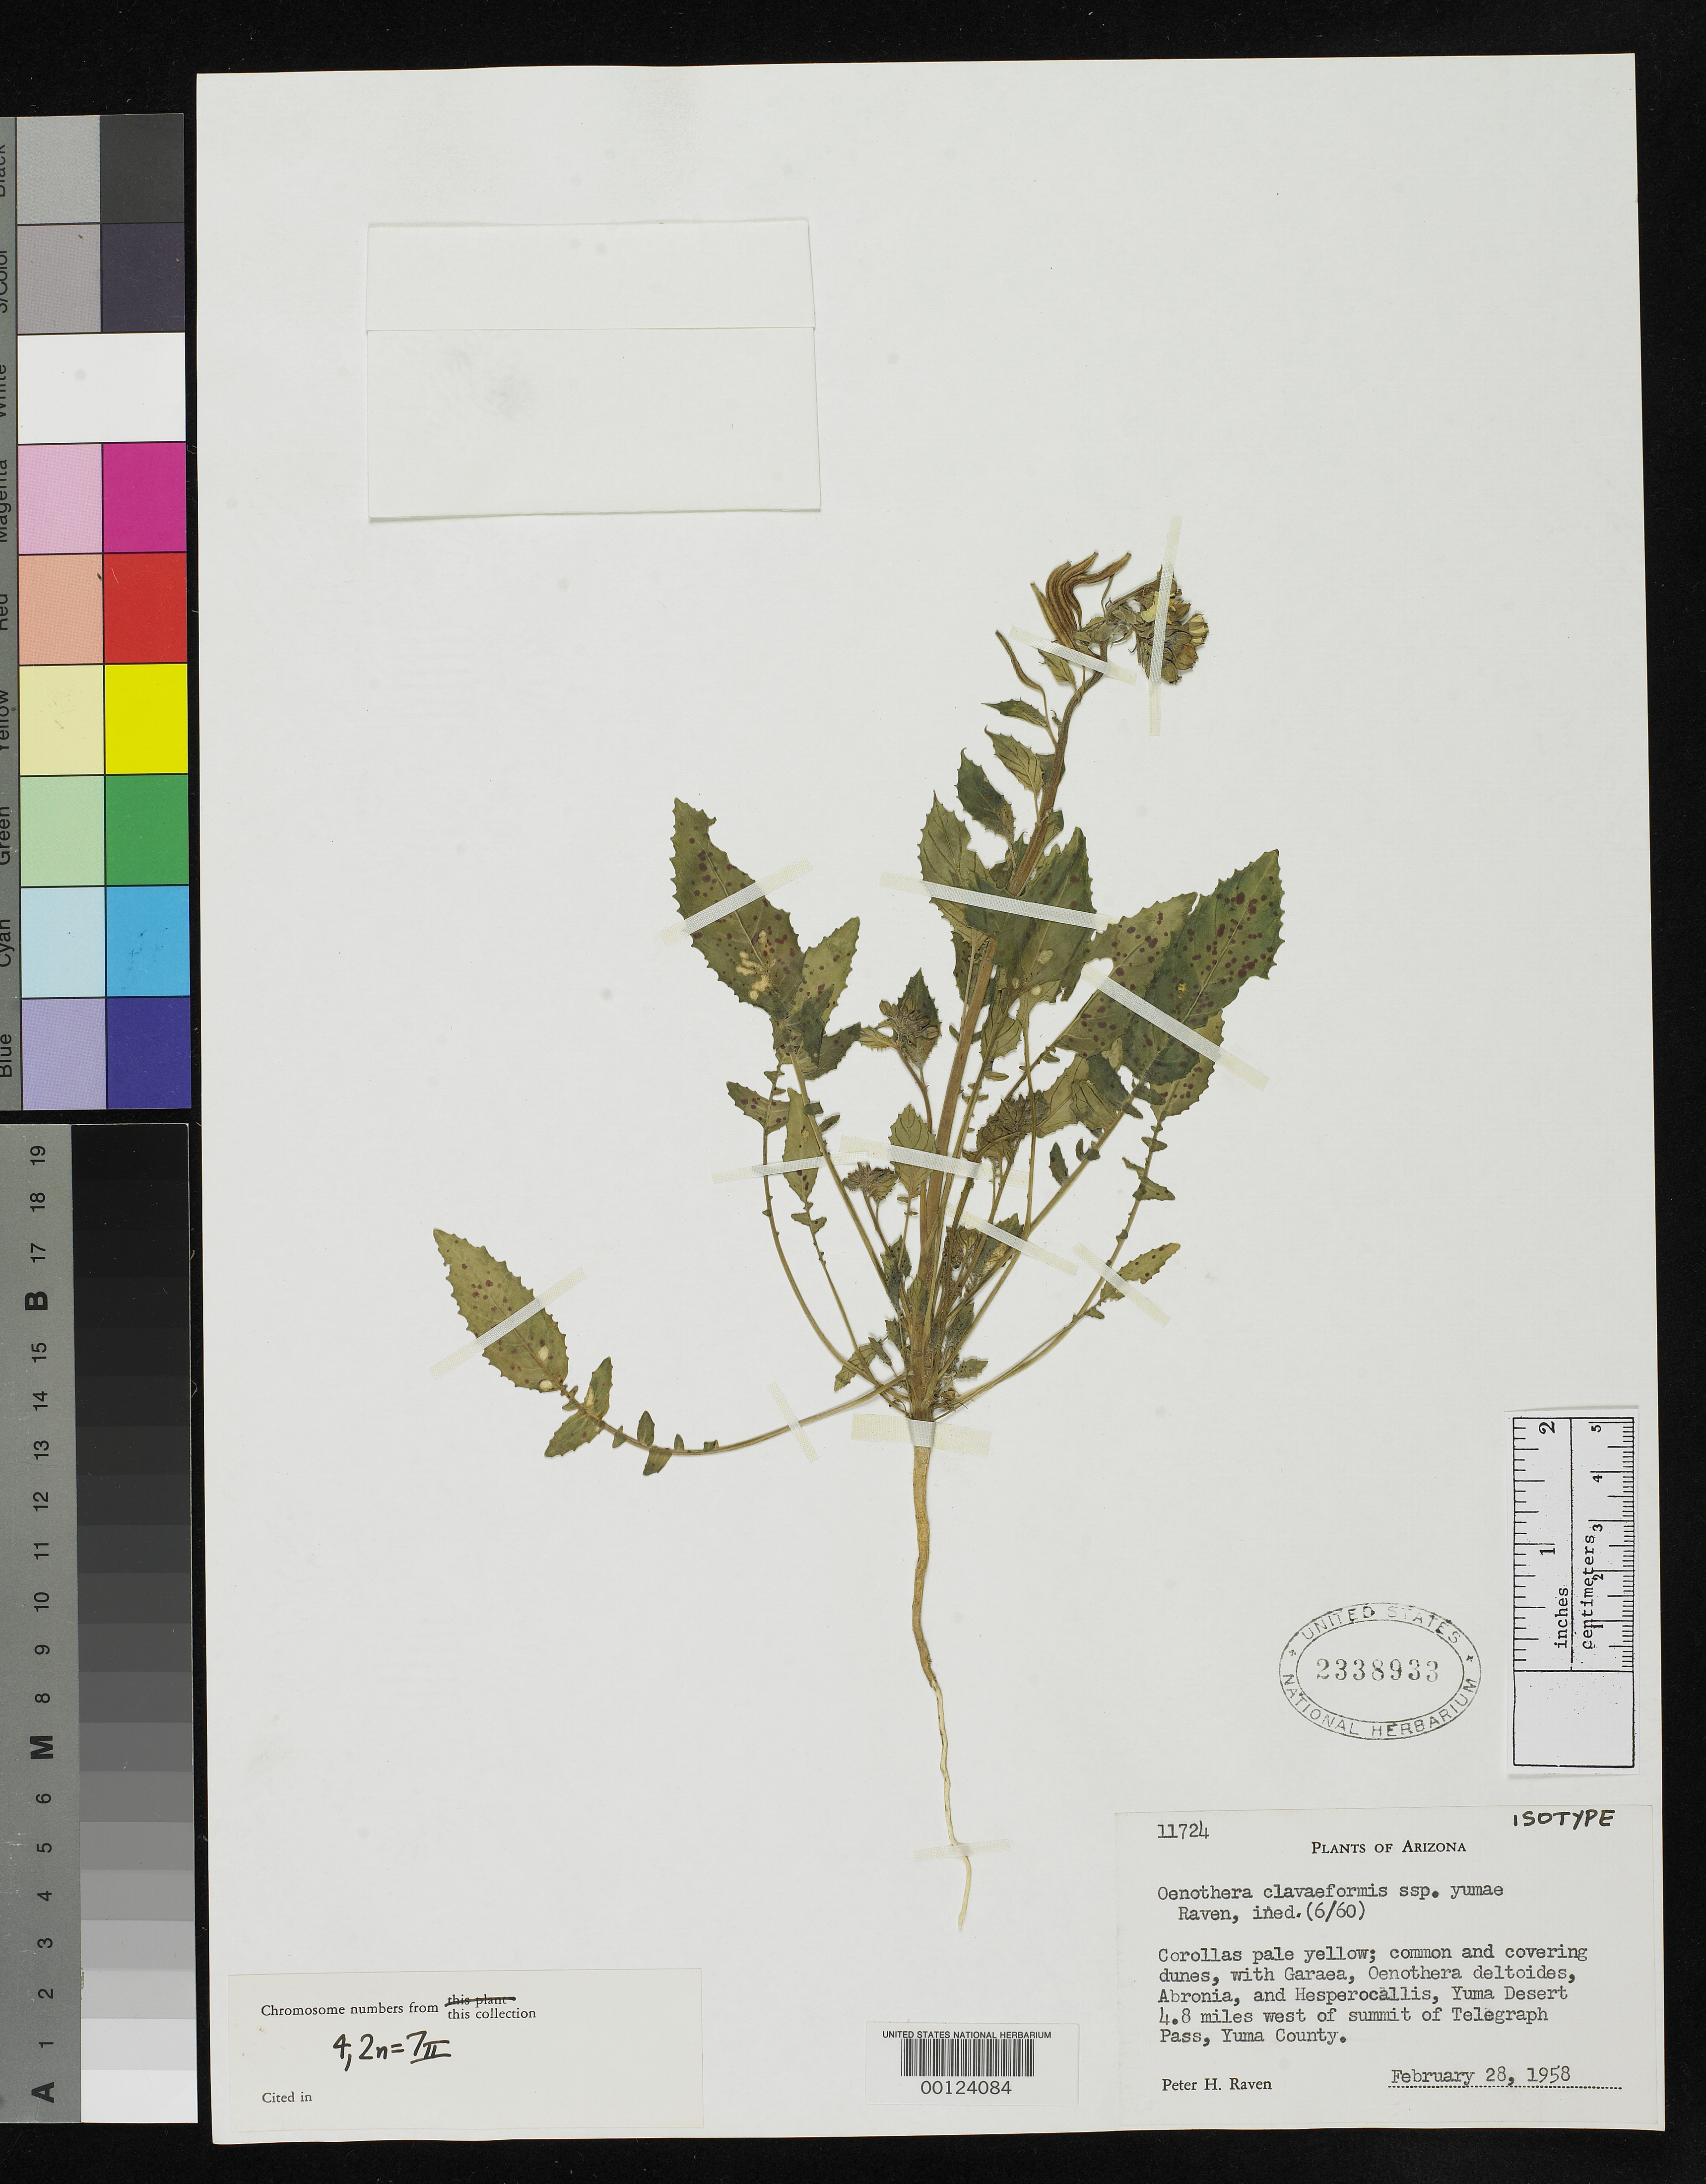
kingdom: Plantae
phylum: Tracheophyta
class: Magnoliopsida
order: Myrtales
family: Onagraceae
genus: Oenothera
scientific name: Oenothera claviformis subsp. yumae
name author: P.H. Raven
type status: Isotype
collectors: P. H. Raven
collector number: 11724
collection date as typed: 28 Feb 1958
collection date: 1958-02-28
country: United States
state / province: Arizona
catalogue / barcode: US 2338933